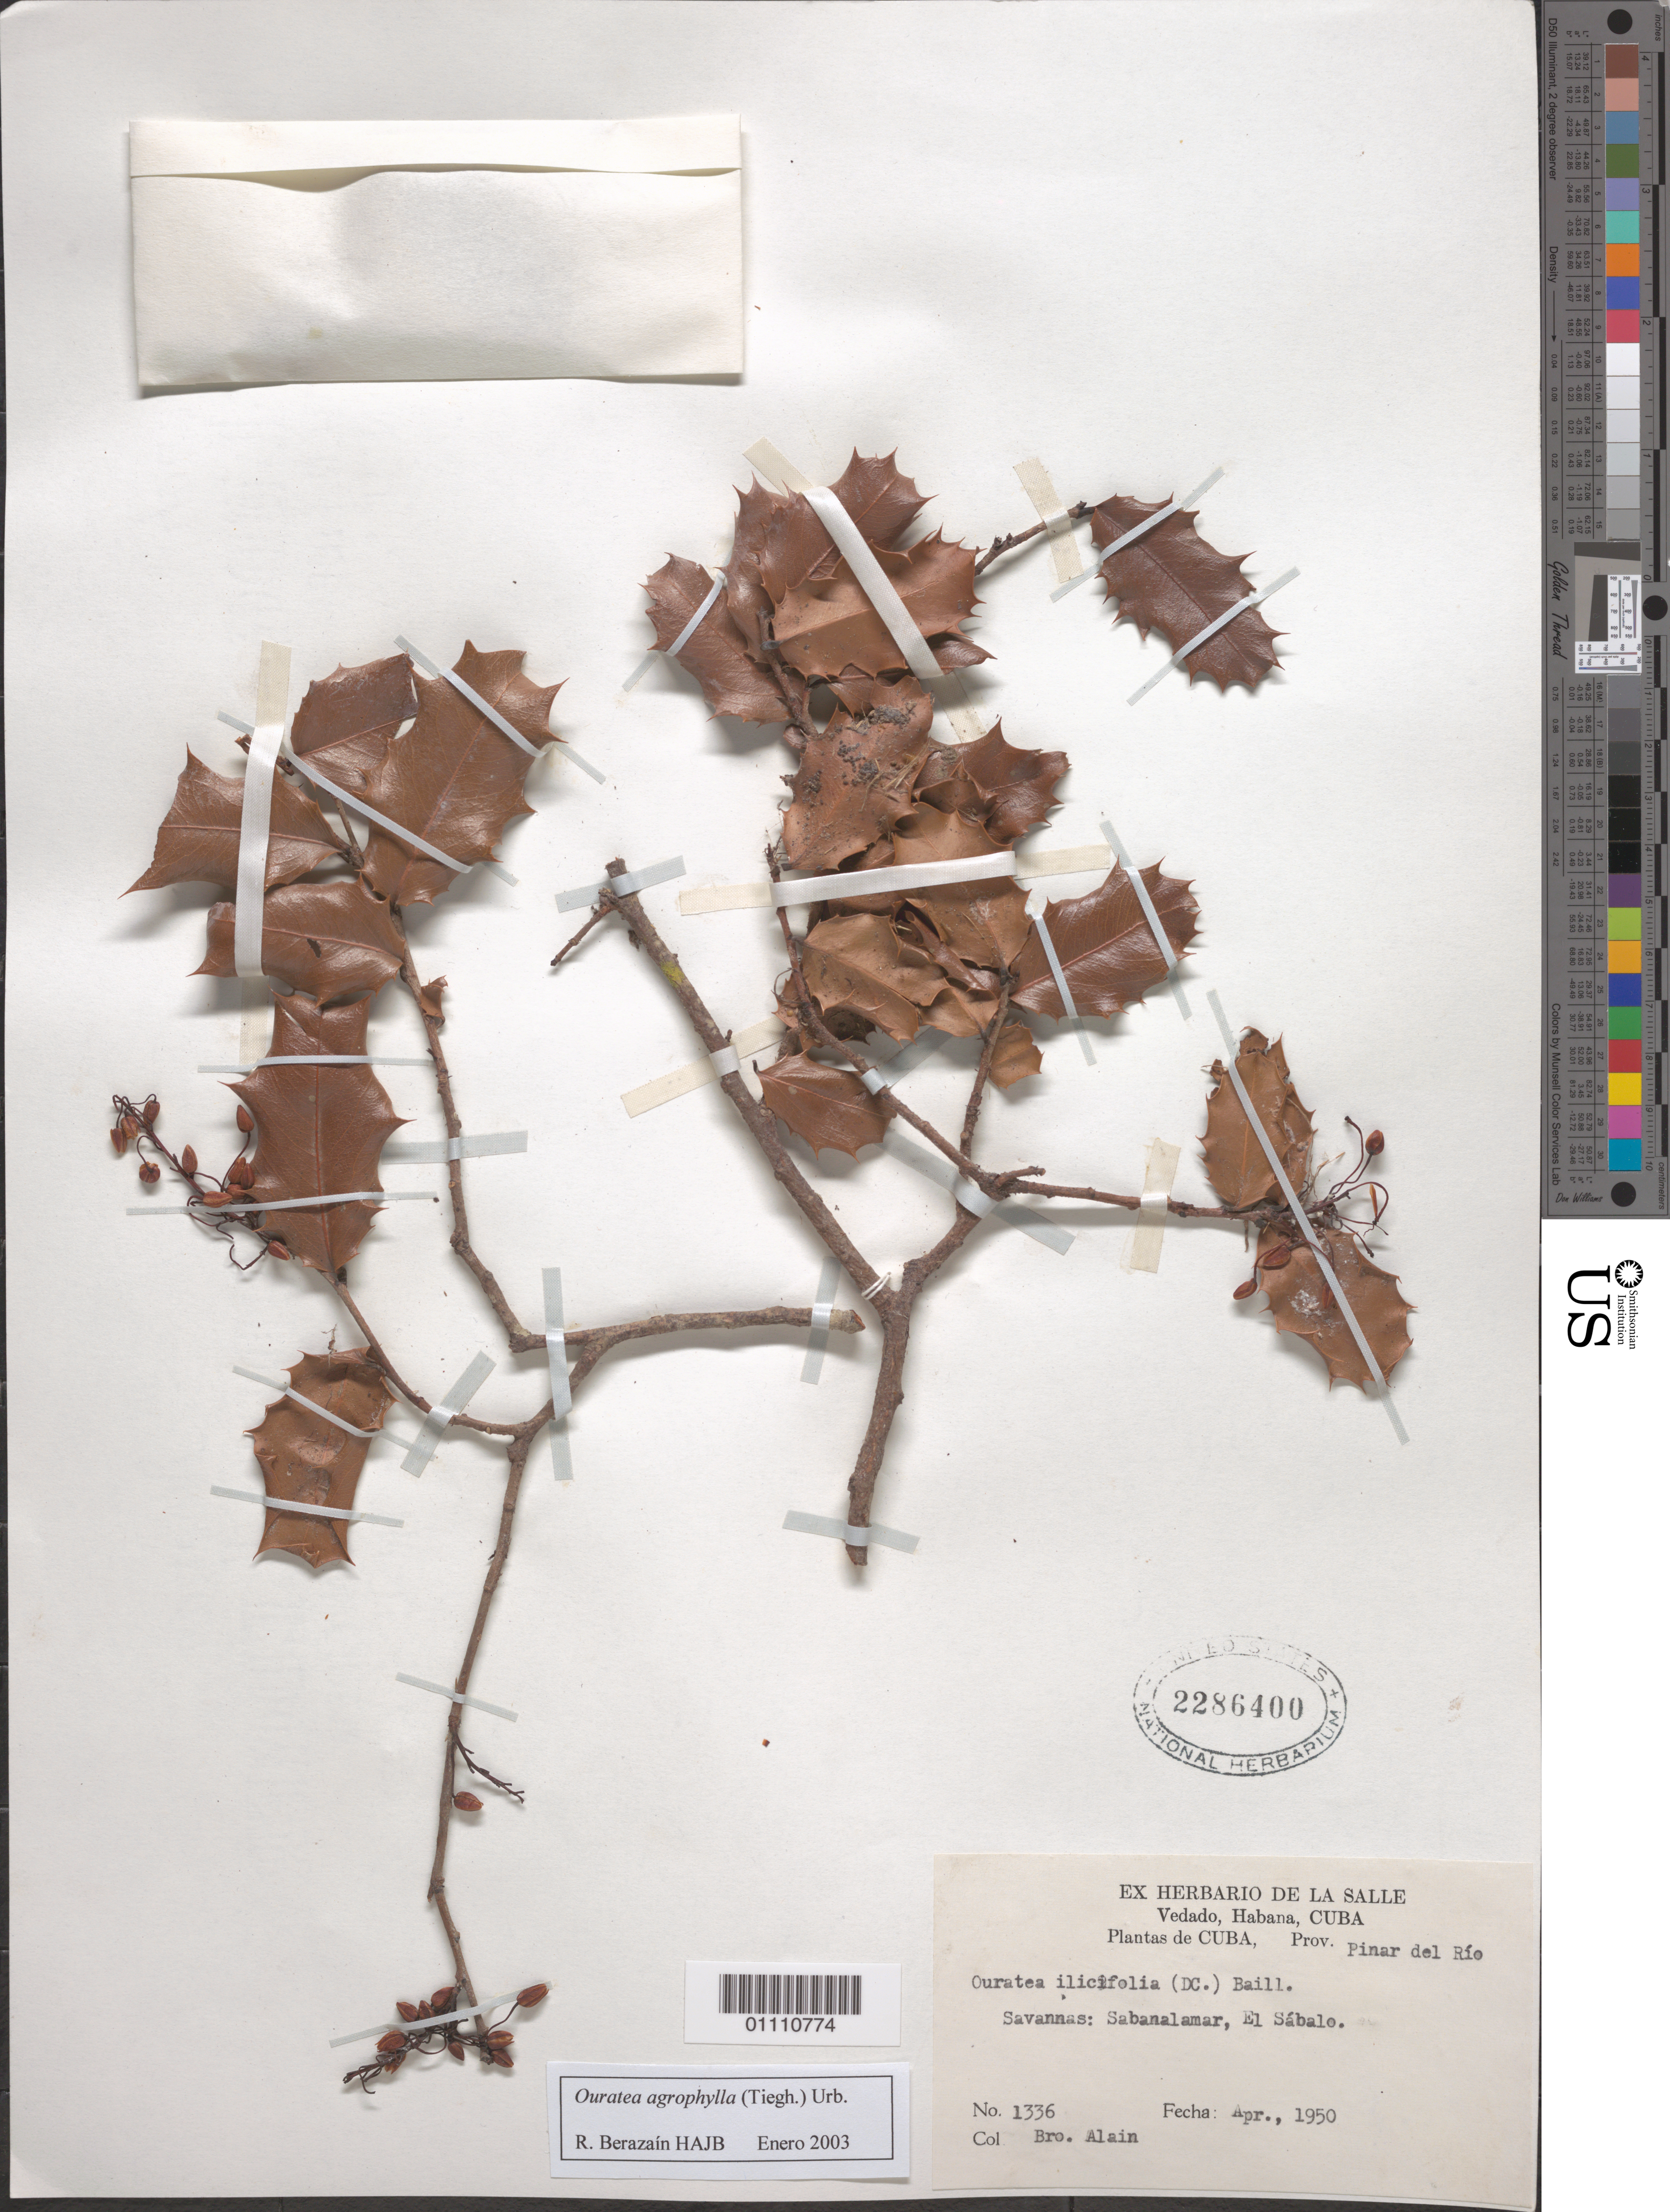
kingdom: Plantae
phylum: Tracheophyta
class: Magnoliopsida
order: Malpighiales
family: Ochnaceae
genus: Ouratea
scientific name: Ouratea agrophylla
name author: (Tiegh.) Urb.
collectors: A. H. Liogier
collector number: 1336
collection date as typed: Apr 1950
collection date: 1950-04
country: Cuba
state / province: Pinar del Rio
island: Cuba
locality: Savannas: Sabanalamar, El Sábalo, Pinar del Rio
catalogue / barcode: US 2286400